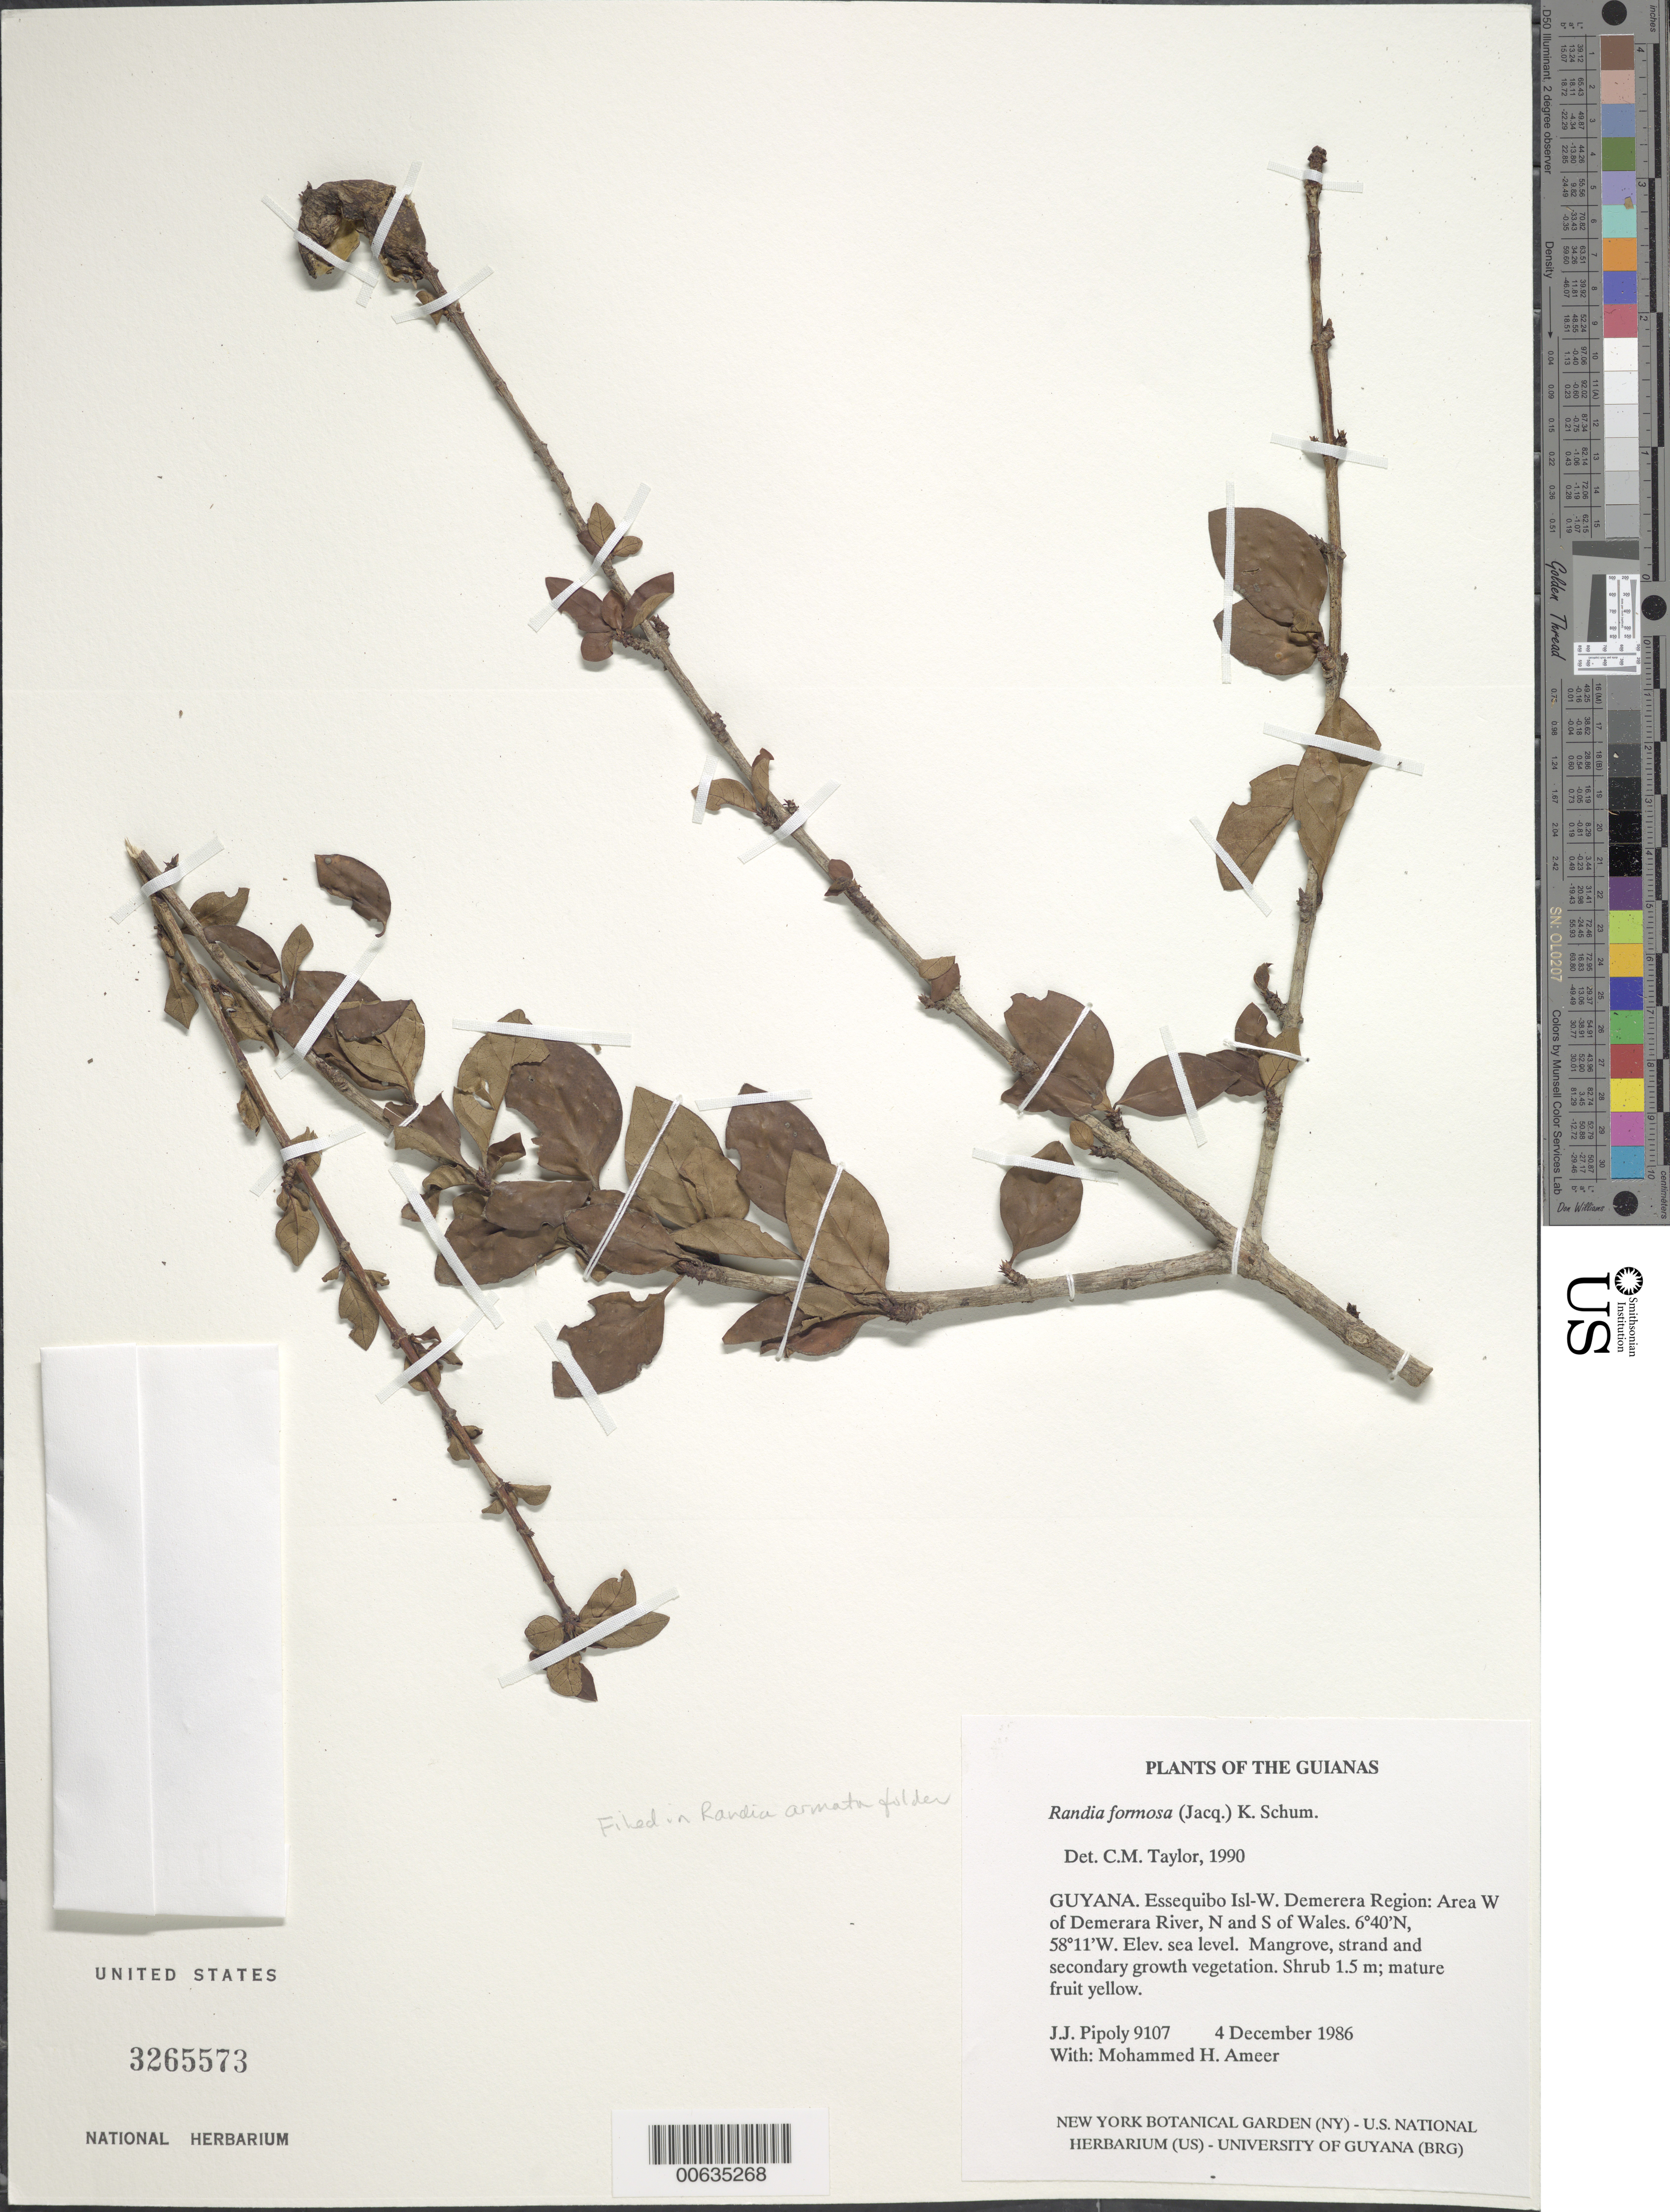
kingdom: Plantae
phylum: Tracheophyta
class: Magnoliopsida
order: Gentianales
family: Rubiaceae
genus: Randia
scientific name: Randia formosa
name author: (Jacq.) K. Schum.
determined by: Taylor, Charlotte M.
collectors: J. J. Pipoly & M. Ameer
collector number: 9107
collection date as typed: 4 December 1986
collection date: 1986-12-04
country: Guyana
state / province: Essequibo Isl-W. Demerara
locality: Area W of Demerara River, N and S of Wales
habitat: Mangrove, strand and secondary growth vegetation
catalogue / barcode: US 3265573-2